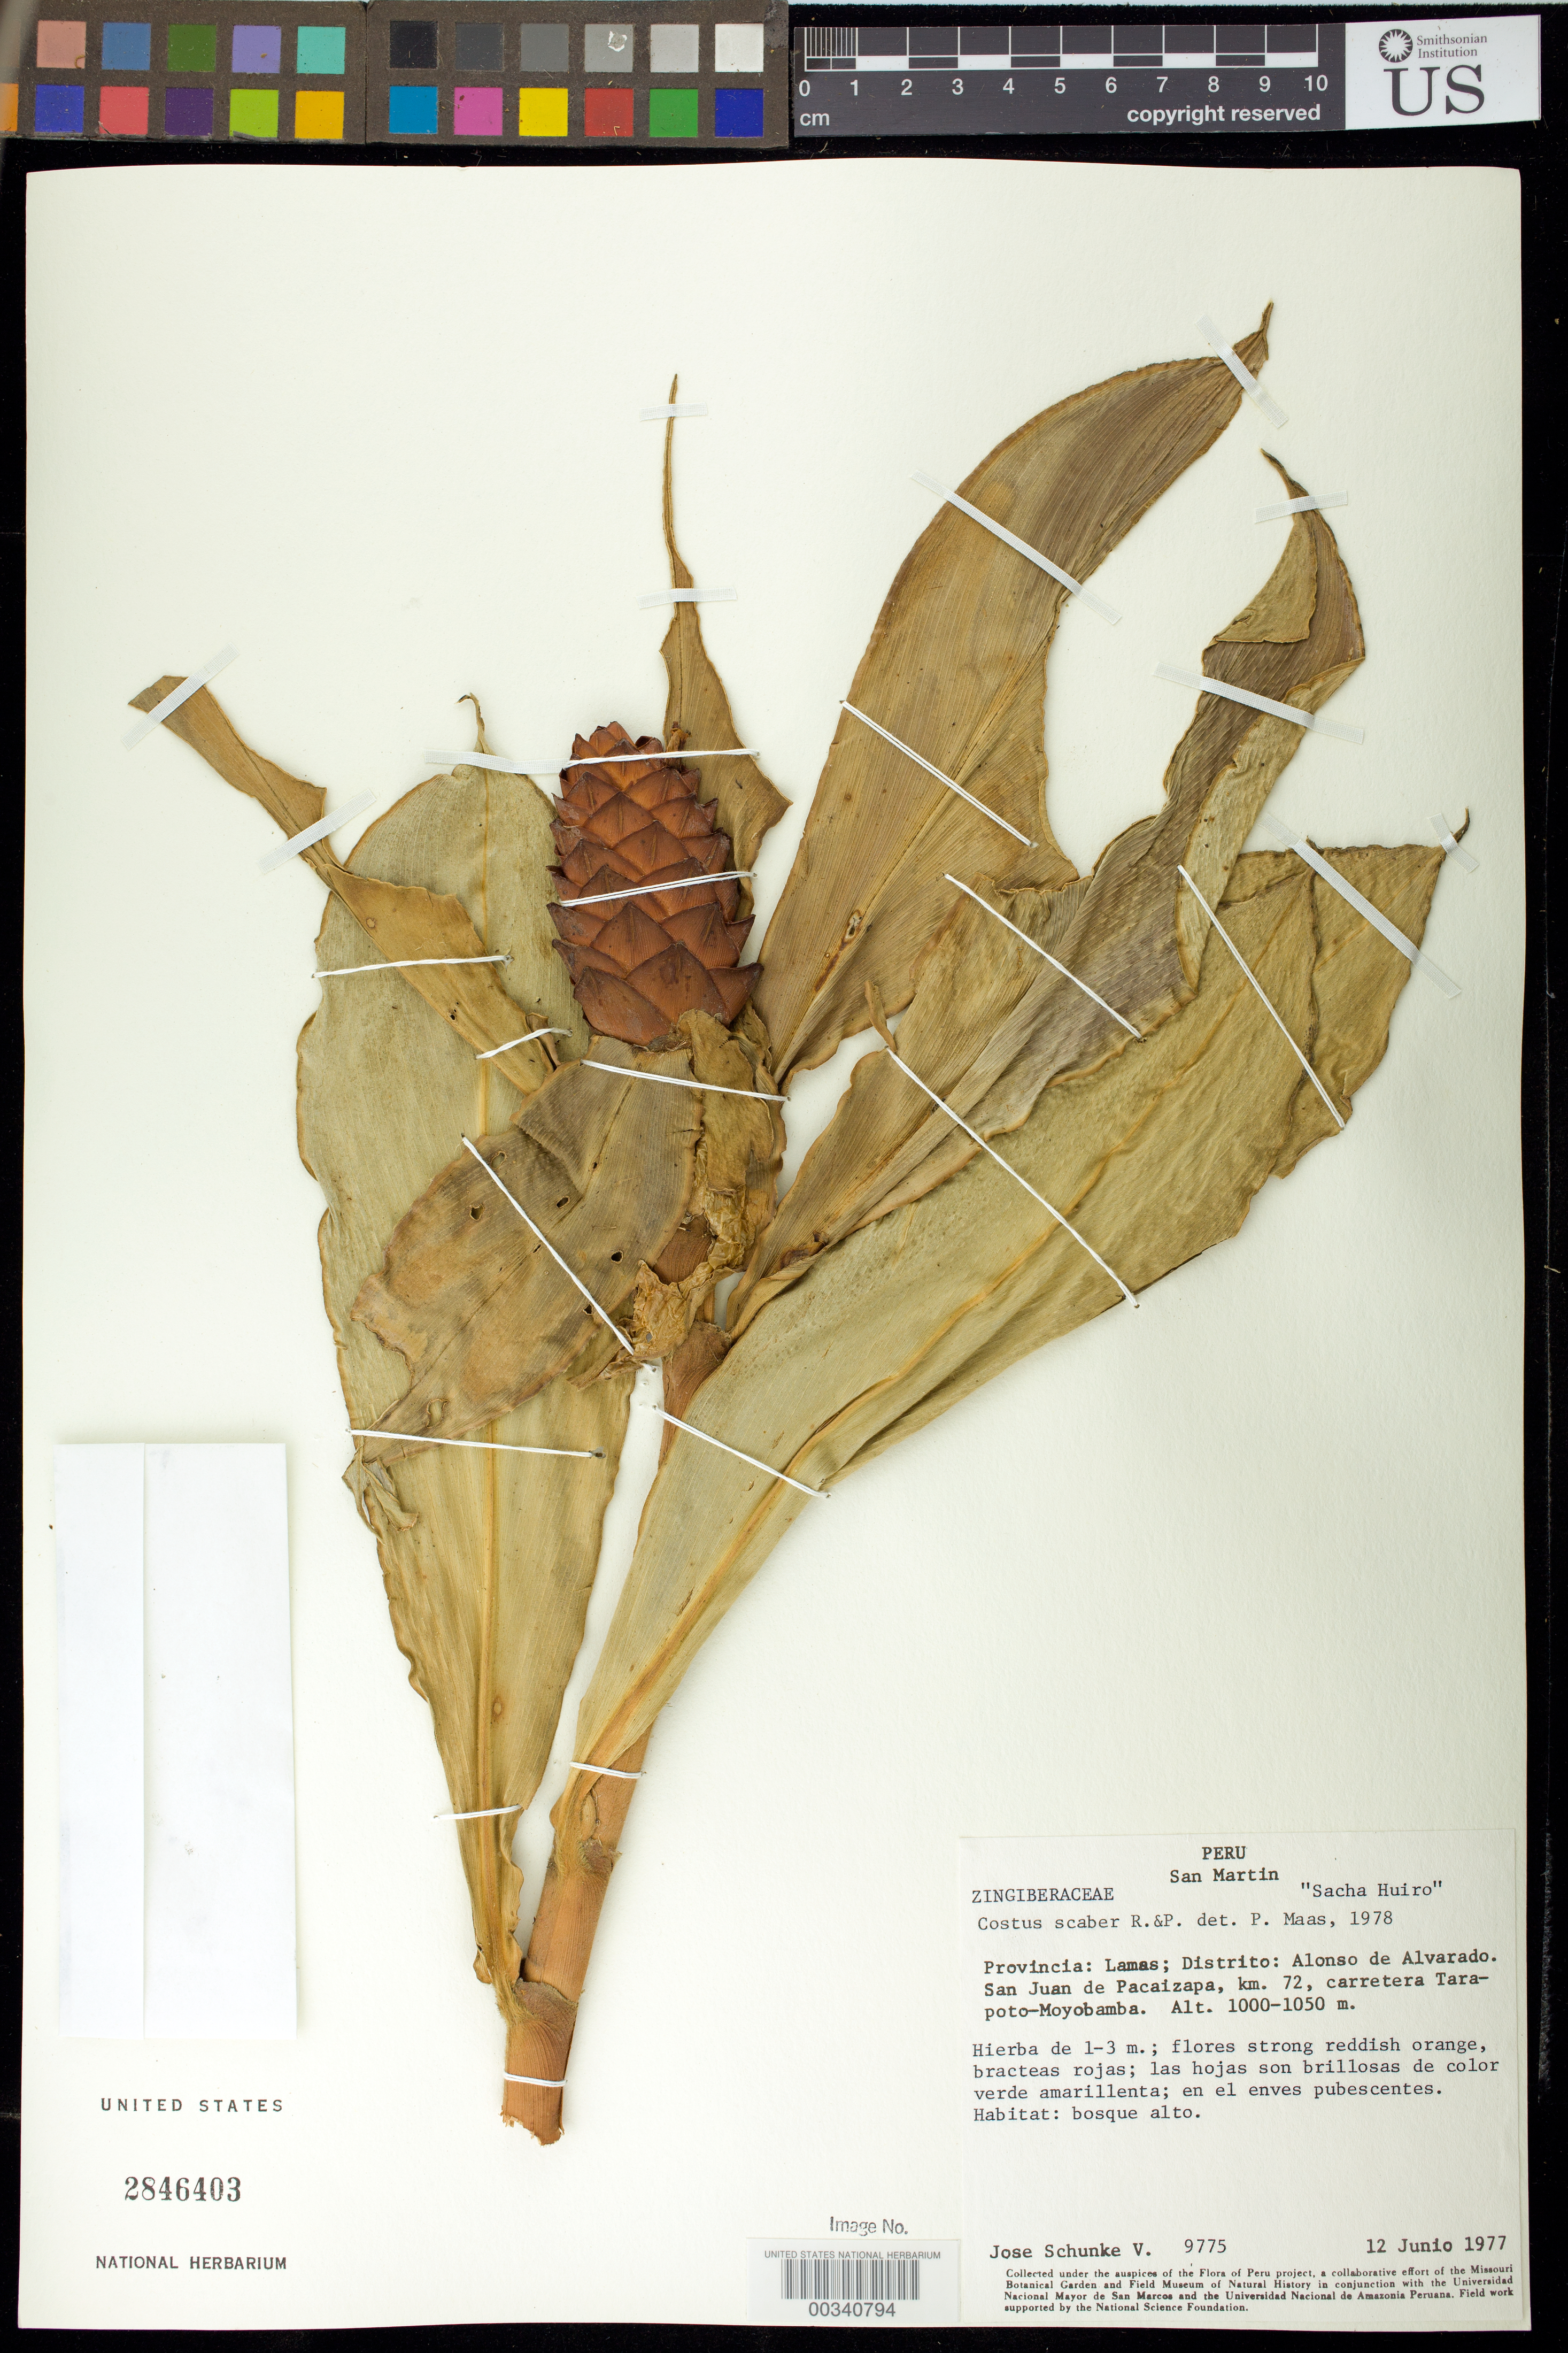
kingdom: Plantae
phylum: Tracheophyta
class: Liliopsida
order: Zingiberales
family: Costaceae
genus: Costus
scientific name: Costus scaber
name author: Ruiz & Pav.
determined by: Maas, Paul J. M.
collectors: J. Schunke Vigo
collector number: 9775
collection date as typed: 12 Jun 1977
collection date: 1977-06-12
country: Peru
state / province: San Martín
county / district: Lamas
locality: Dist: alonso de alvarado, san juan de pacaizapa, km 72, carretera tarapoto-moyobamba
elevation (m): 1000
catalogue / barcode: US 2846403